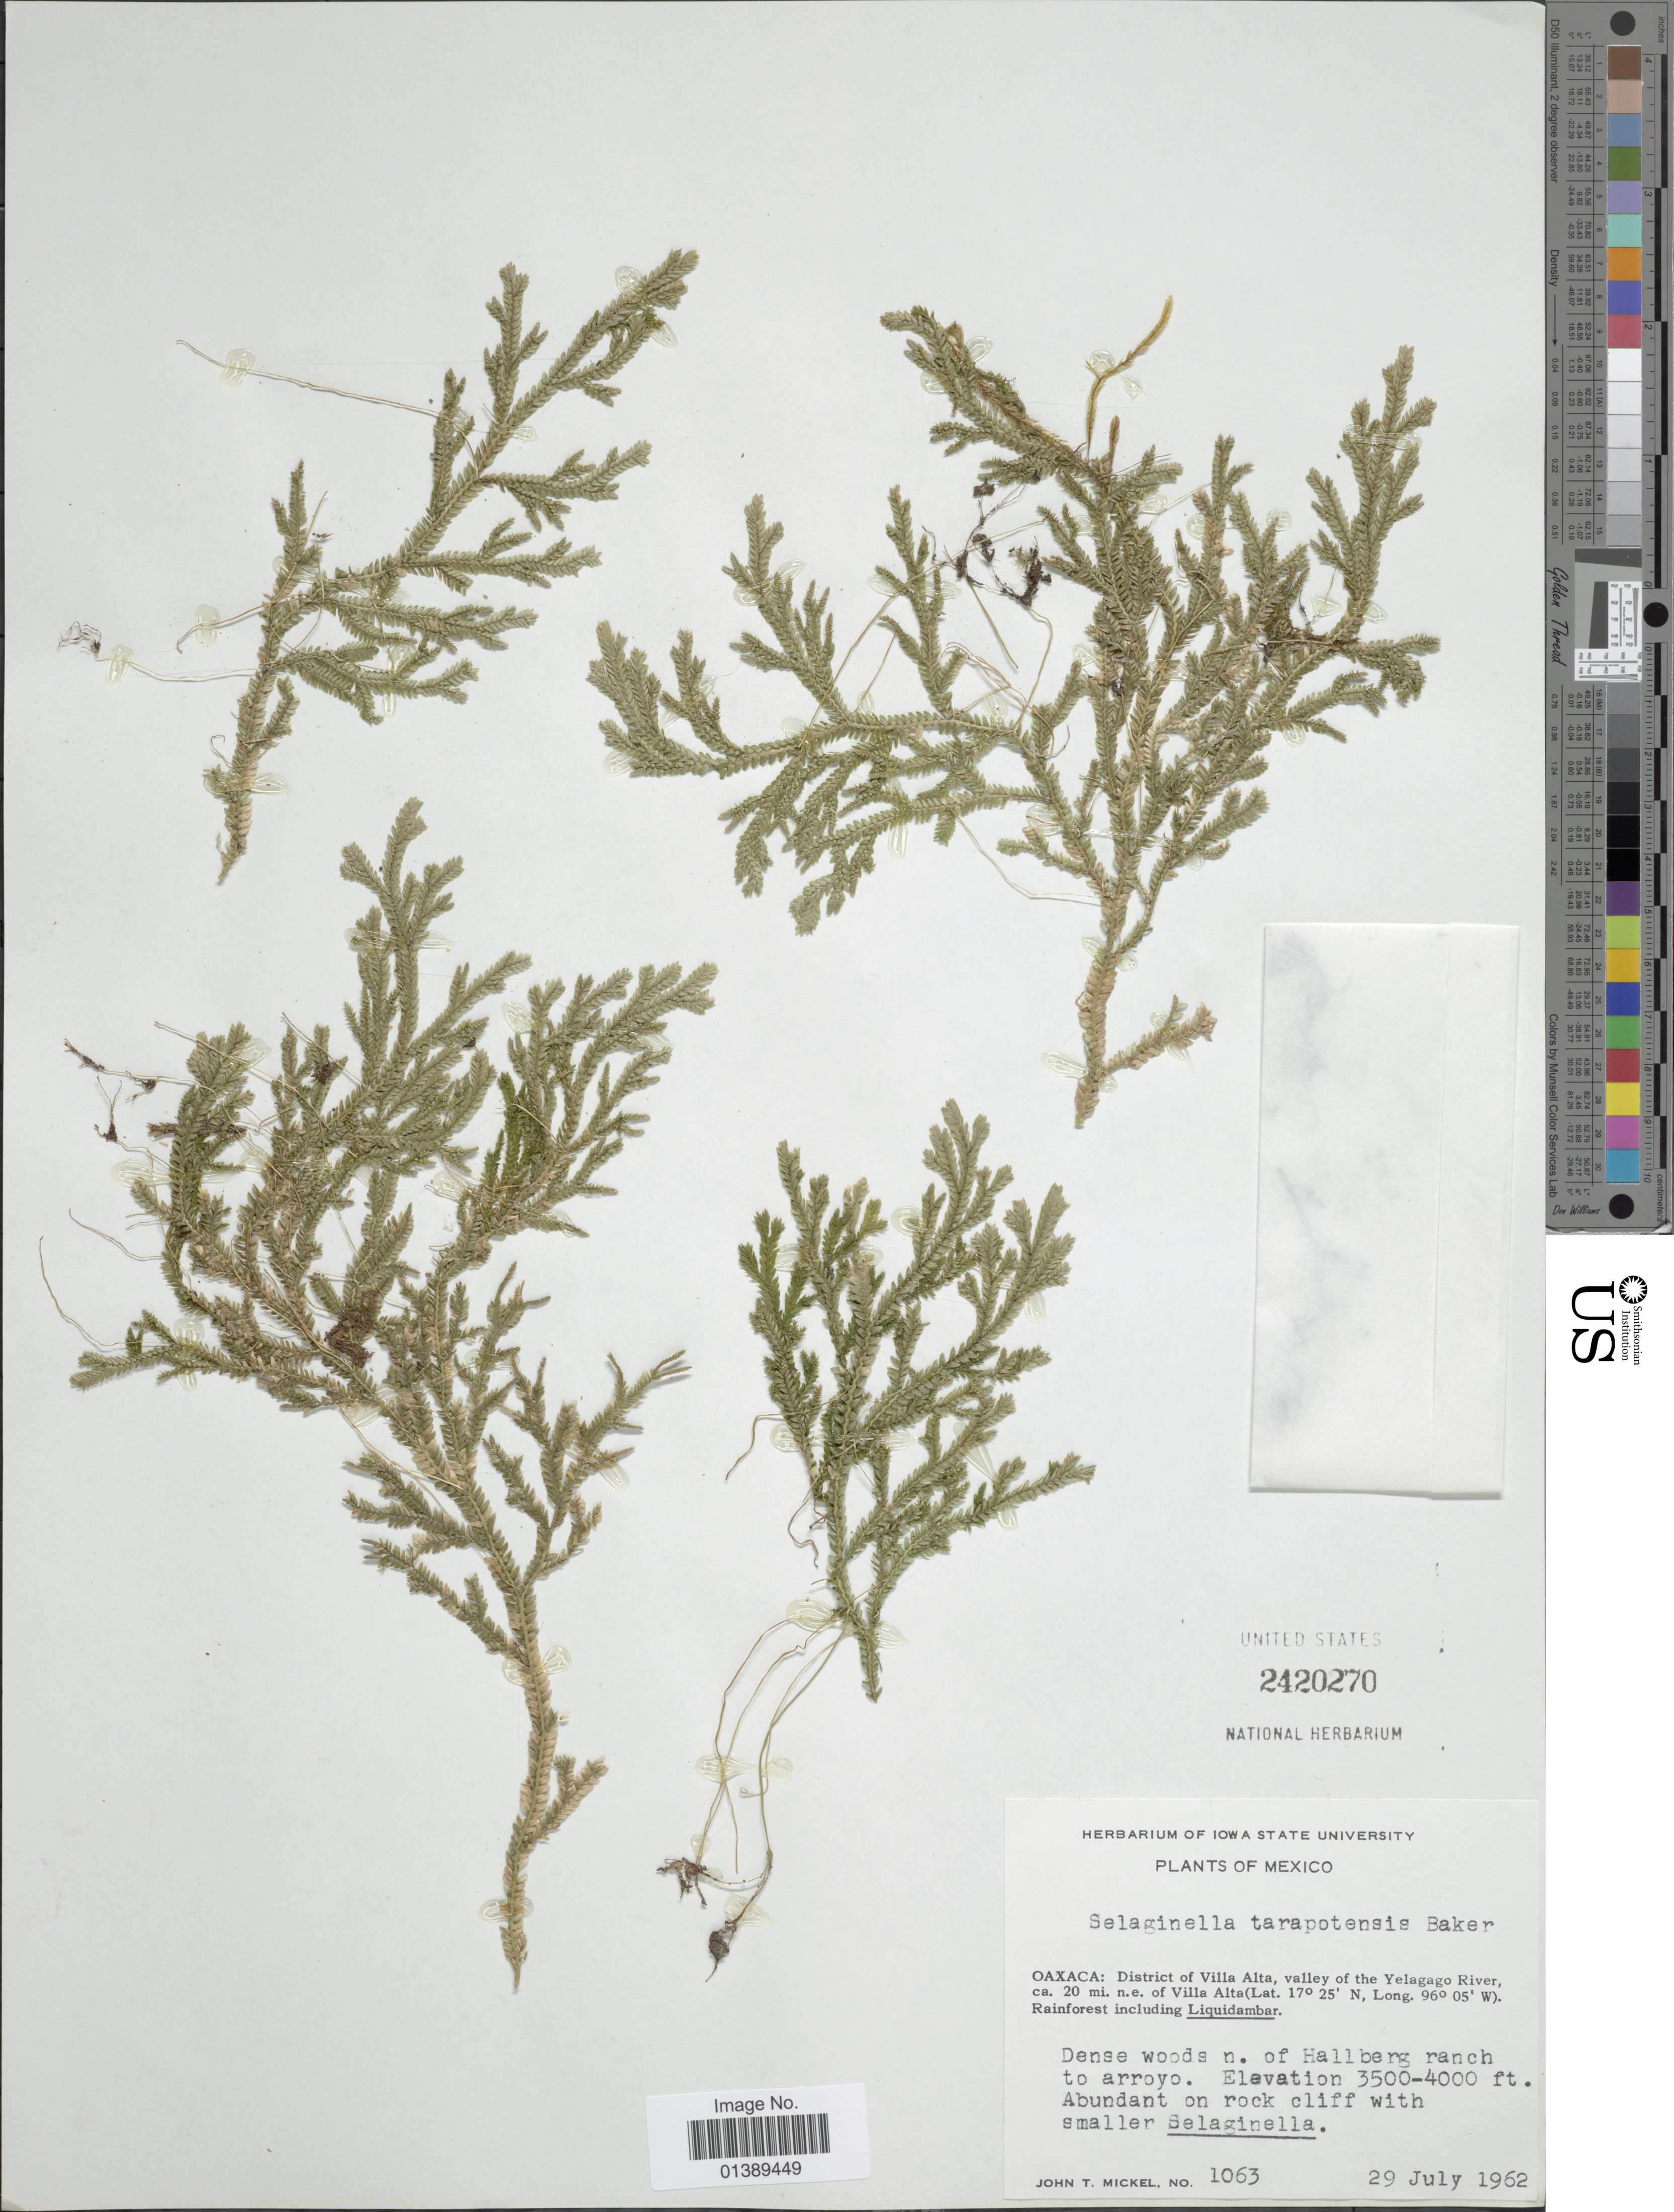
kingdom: Plantae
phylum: Tracheophyta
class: Lycopodiopsida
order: Selaginellales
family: Selaginellaceae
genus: Selaginella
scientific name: Selaginella tarapotensis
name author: Baker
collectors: J. T. Mickel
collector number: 1063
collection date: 1962-07-29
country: Mexico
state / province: Oaxaca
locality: District of Villa Alta, valley of the yelagago River, ca 20 mi n.e. Villa Alta, Dense forest between hallberg ranch to arroyo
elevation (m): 1067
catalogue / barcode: US 2420270